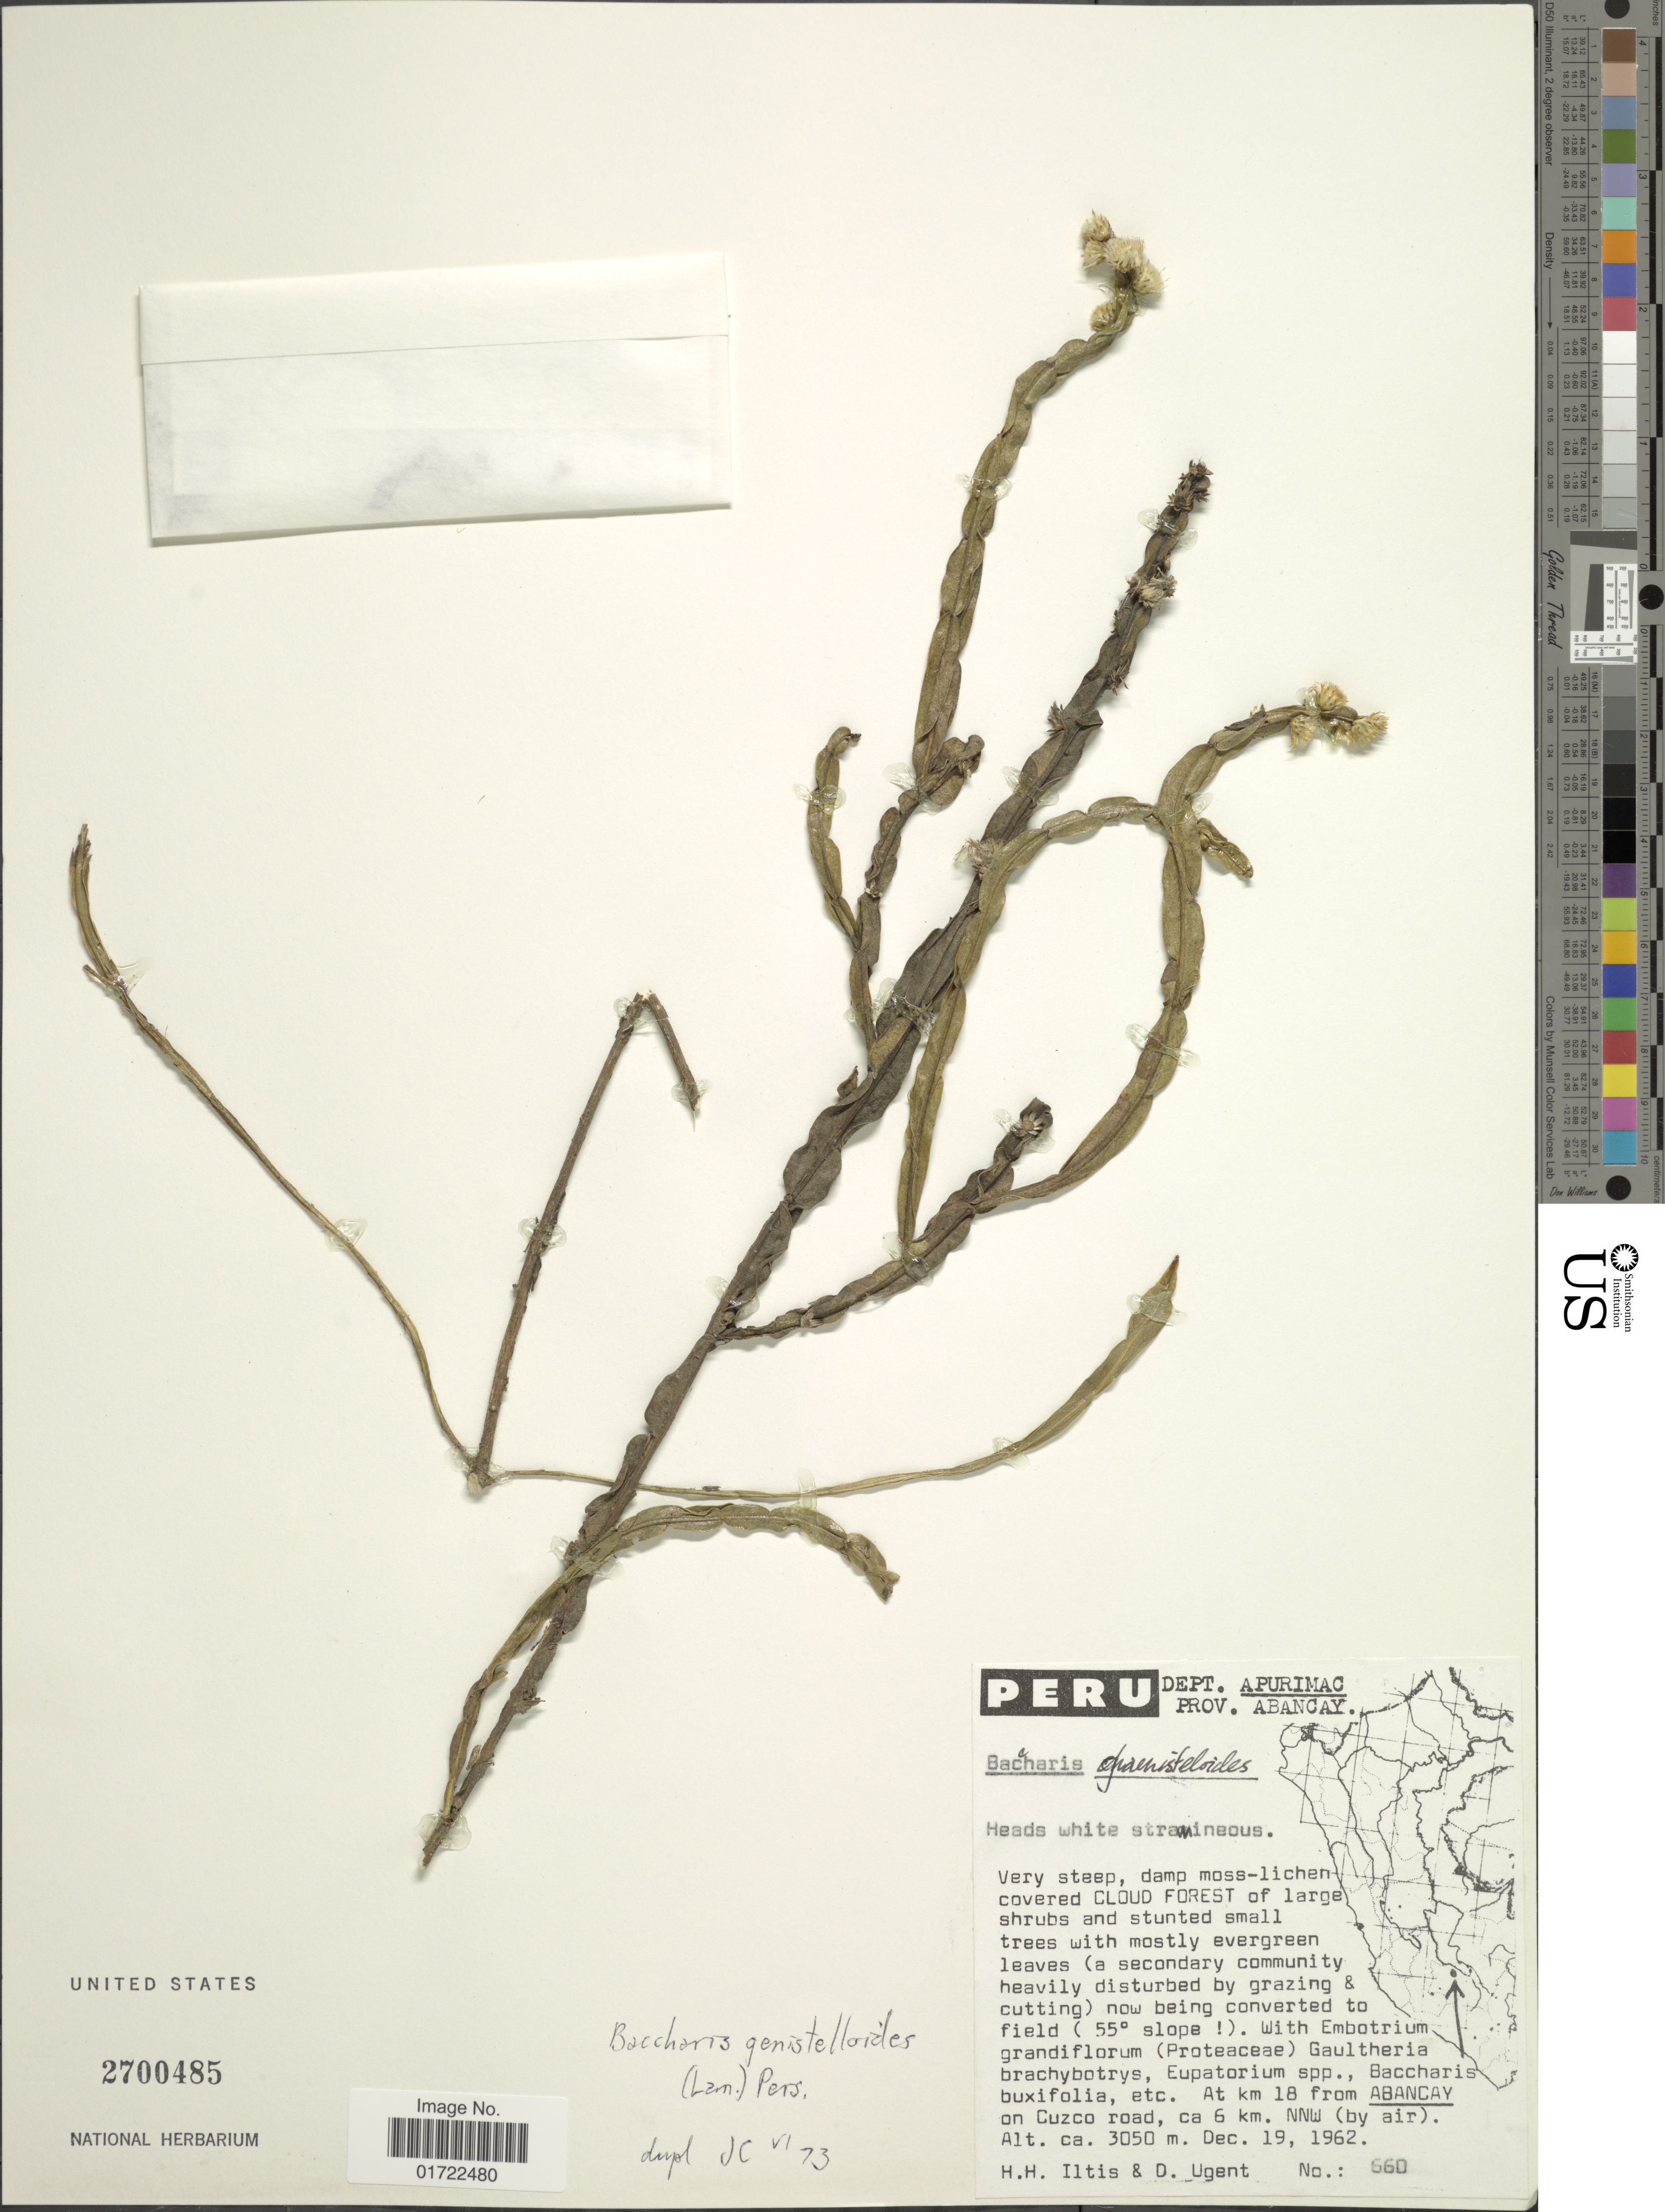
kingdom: Plantae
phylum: Tracheophyta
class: Magnoliopsida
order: Asterales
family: Asteraceae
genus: Baccharis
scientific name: Baccharis genistelloides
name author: (Lam.) Pers.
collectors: H. H. Iltis & D. Ugent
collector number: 660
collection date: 1962-12-19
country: Peru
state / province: Apurímac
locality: Prov. Abancay, At km 18 from Abancay on Cuzco road, ca. 6 km. NNW (by air)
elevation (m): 3050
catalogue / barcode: US 2700485